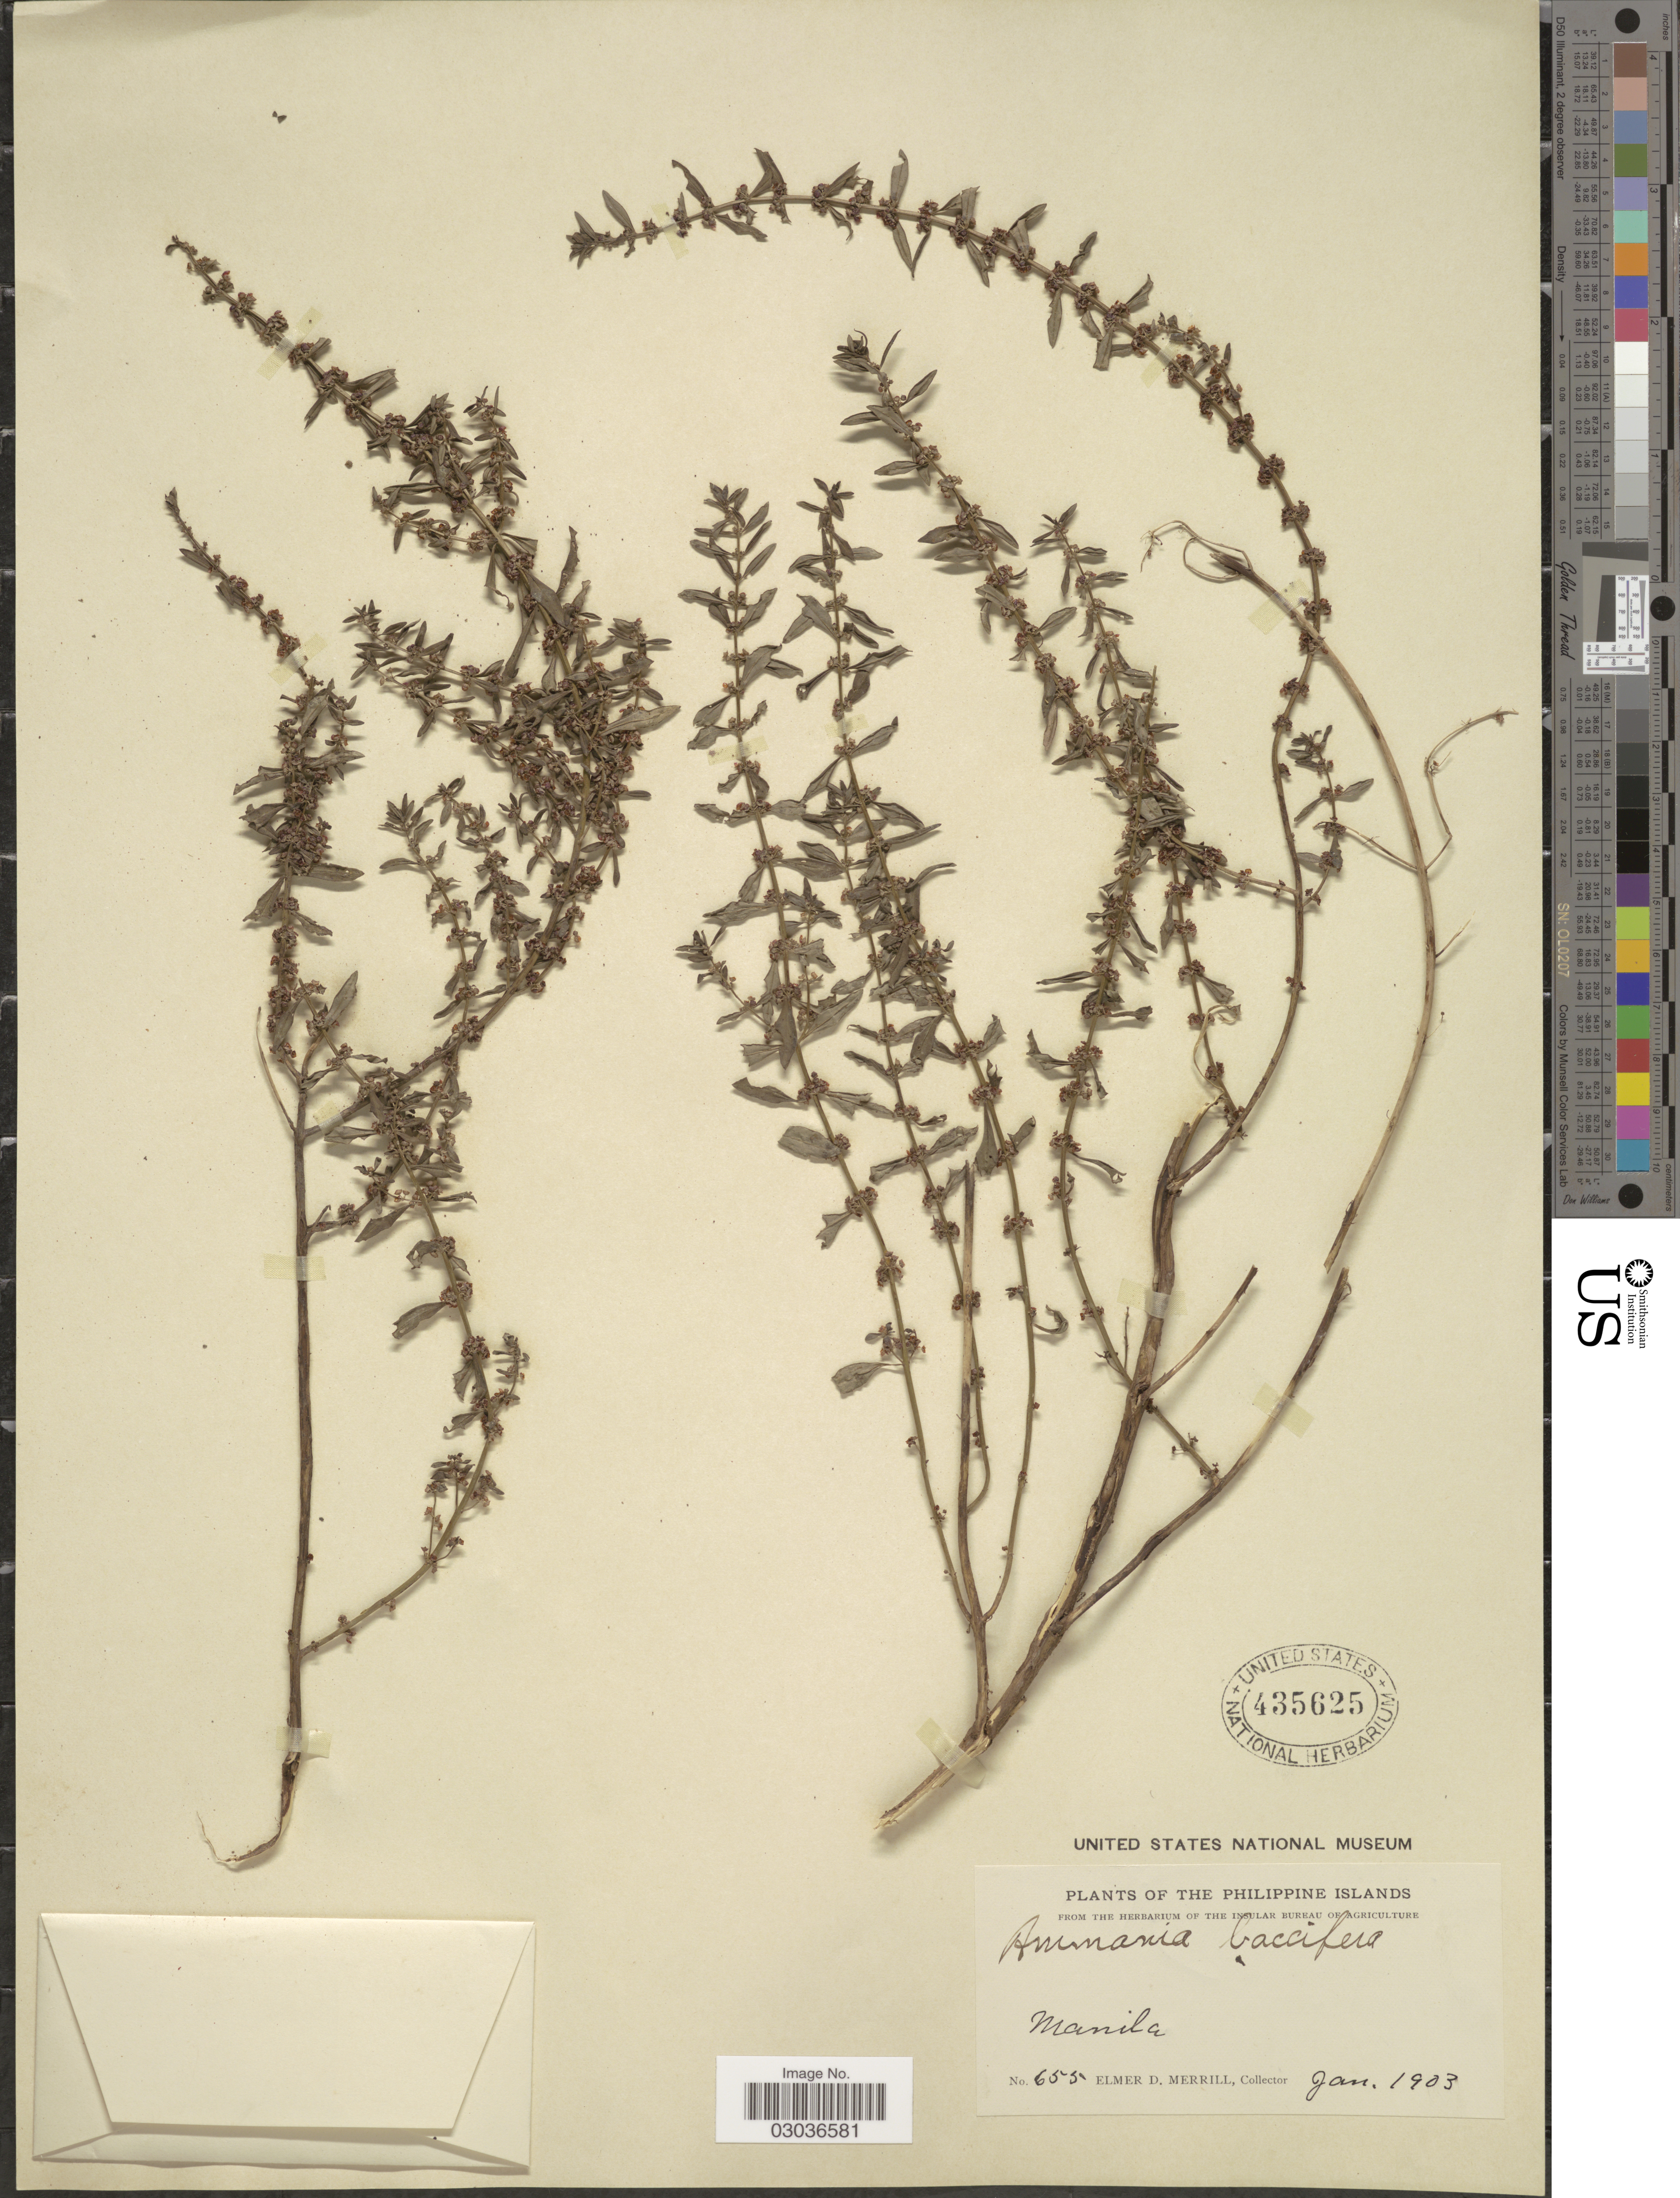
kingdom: Plantae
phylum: Tracheophyta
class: Magnoliopsida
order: Myrtales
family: Lythraceae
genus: Ammannia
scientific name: Ammannia baccifera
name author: L.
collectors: E. D. Merrill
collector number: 655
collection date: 1903-01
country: Philippines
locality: Manila.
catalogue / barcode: US 435625